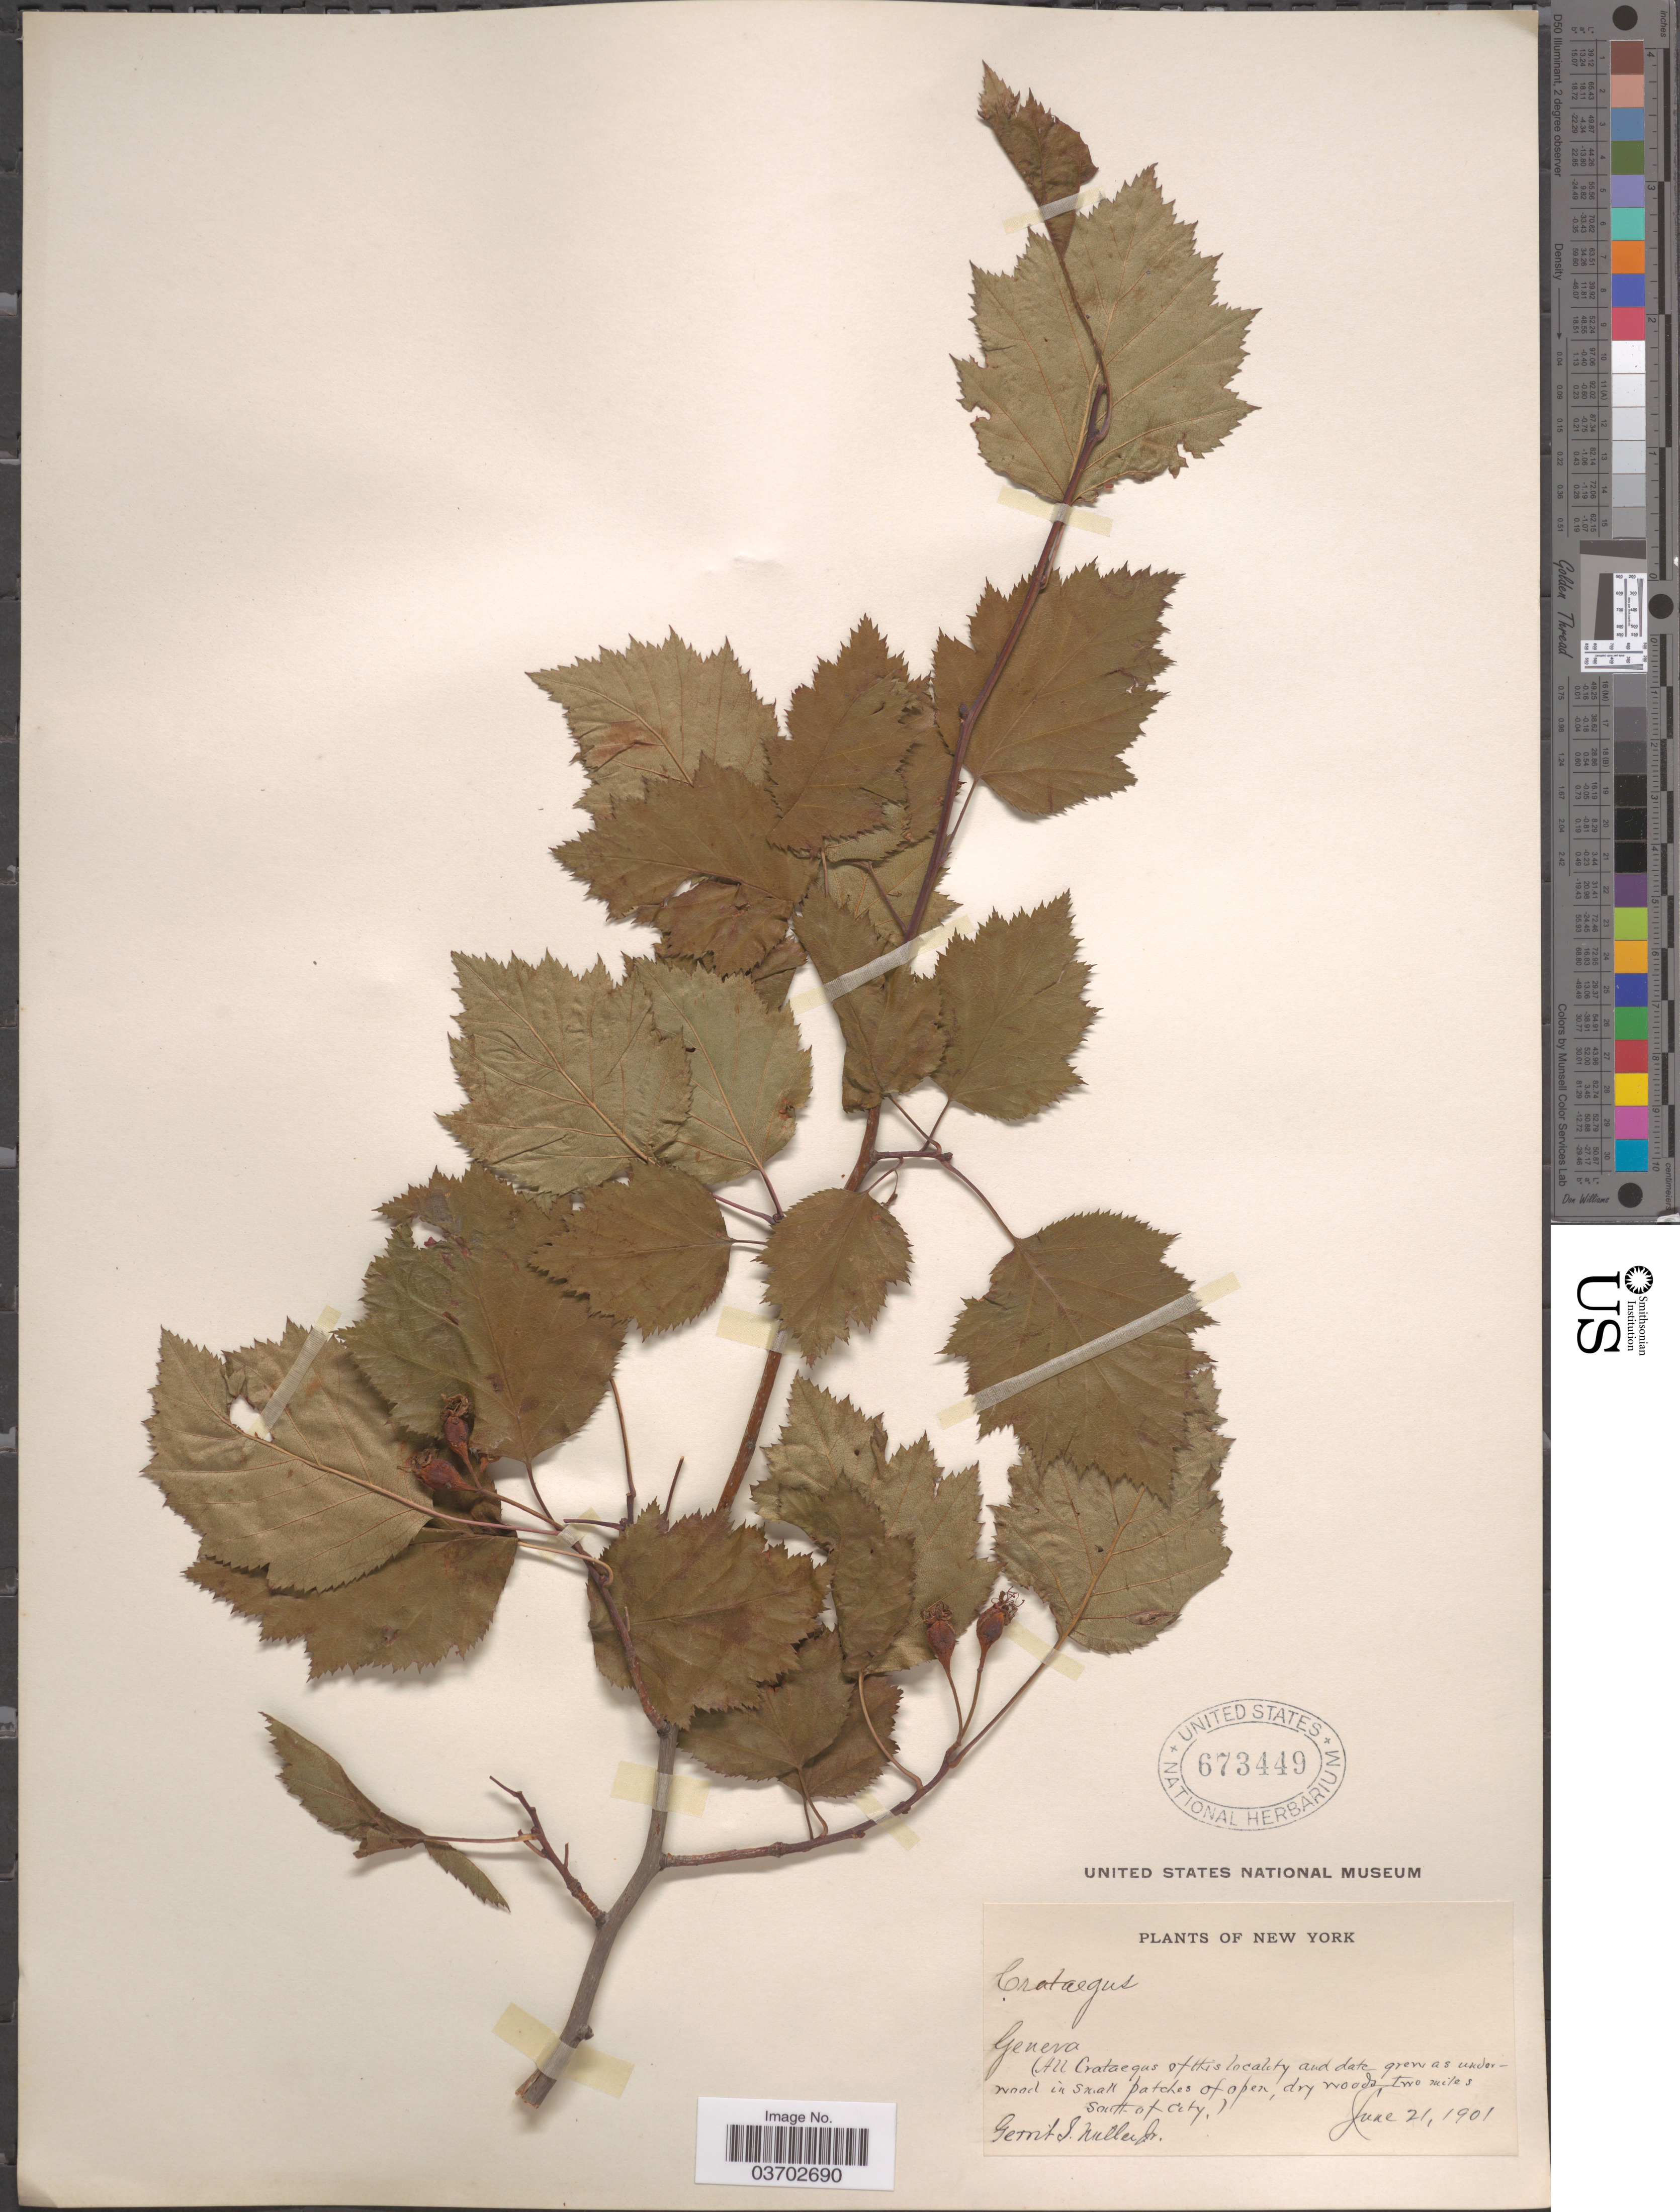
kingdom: Plantae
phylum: Tracheophyta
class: Magnoliopsida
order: Rosales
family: Rosaceae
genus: Crataegus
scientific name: Crataegus sp.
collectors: G. S. Miller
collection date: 1901-06-21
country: United States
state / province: New York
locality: Geneva. In small patches of open, dry woods south of city.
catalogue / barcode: US 673449